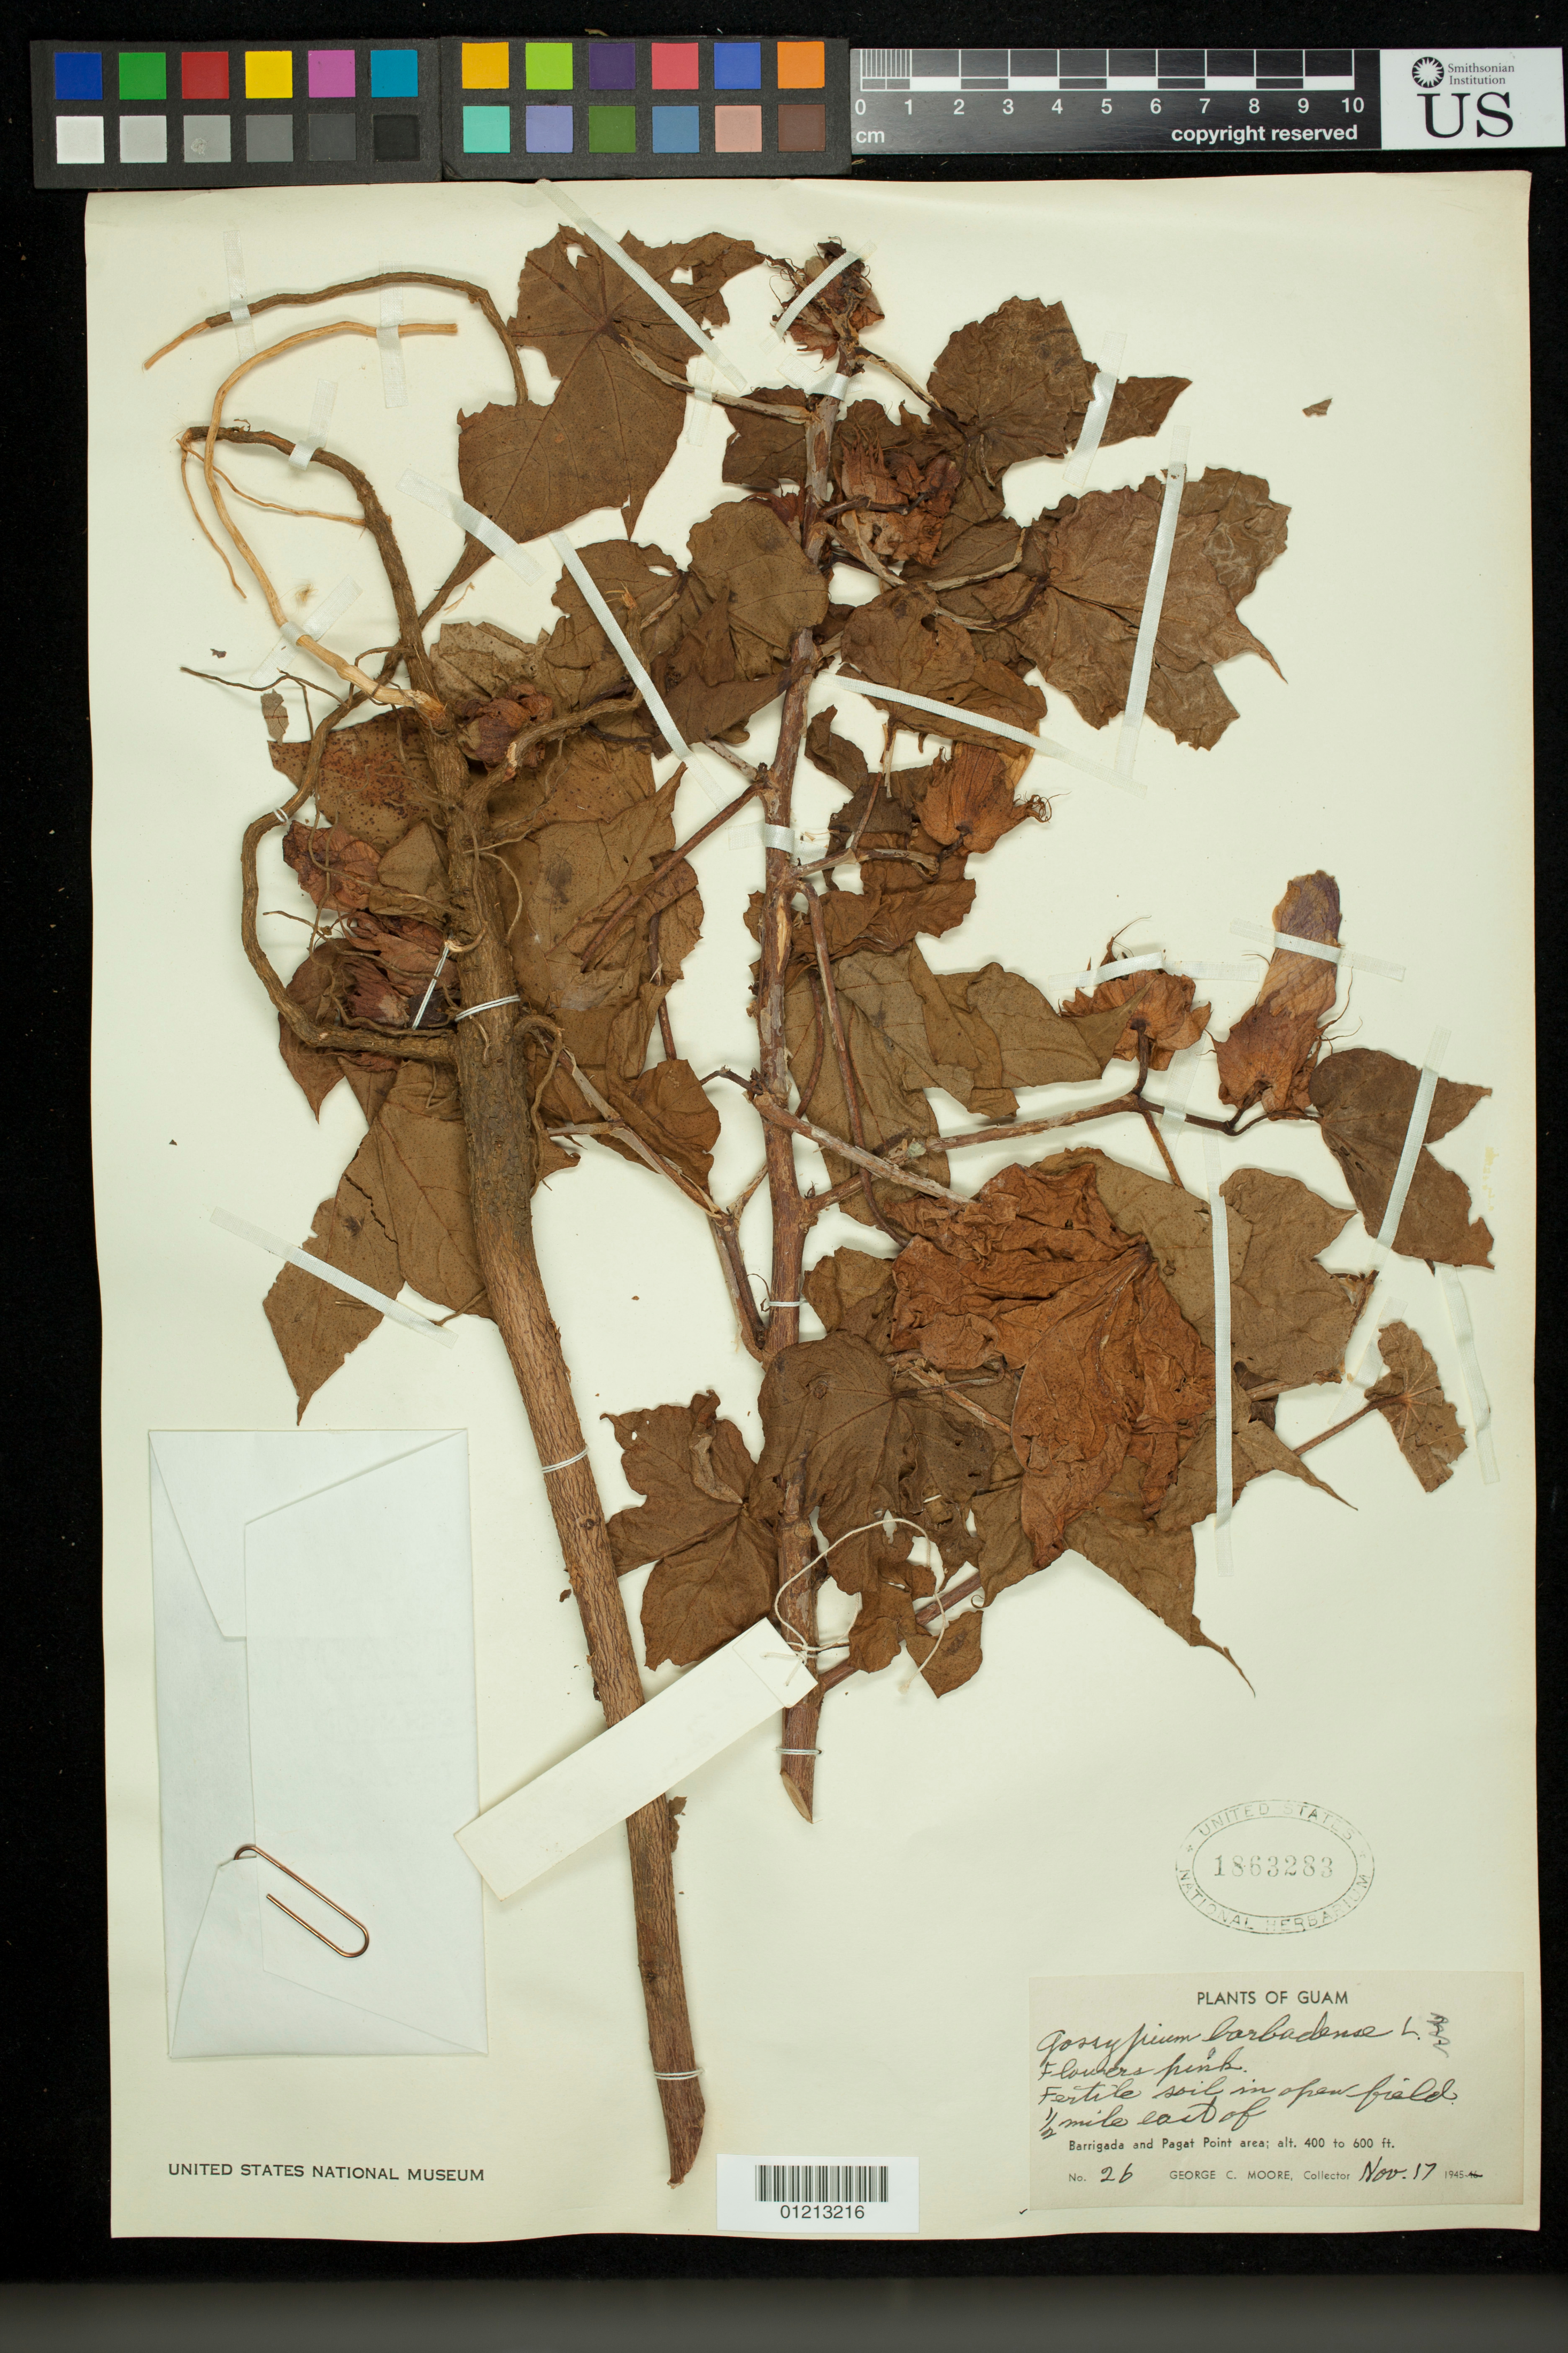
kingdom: Plantae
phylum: Tracheophyta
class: Magnoliopsida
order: Malvales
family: Malvaceae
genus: Gossypium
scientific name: Gossypium barbadense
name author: L.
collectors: G. C. Moore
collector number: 26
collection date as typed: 17 Nov 1945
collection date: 1945-11-17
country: Guam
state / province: Barrigada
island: Guam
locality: Open field 1/2 mile east of Barrigada and Pagat Point area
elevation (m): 122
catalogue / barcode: US 1863283